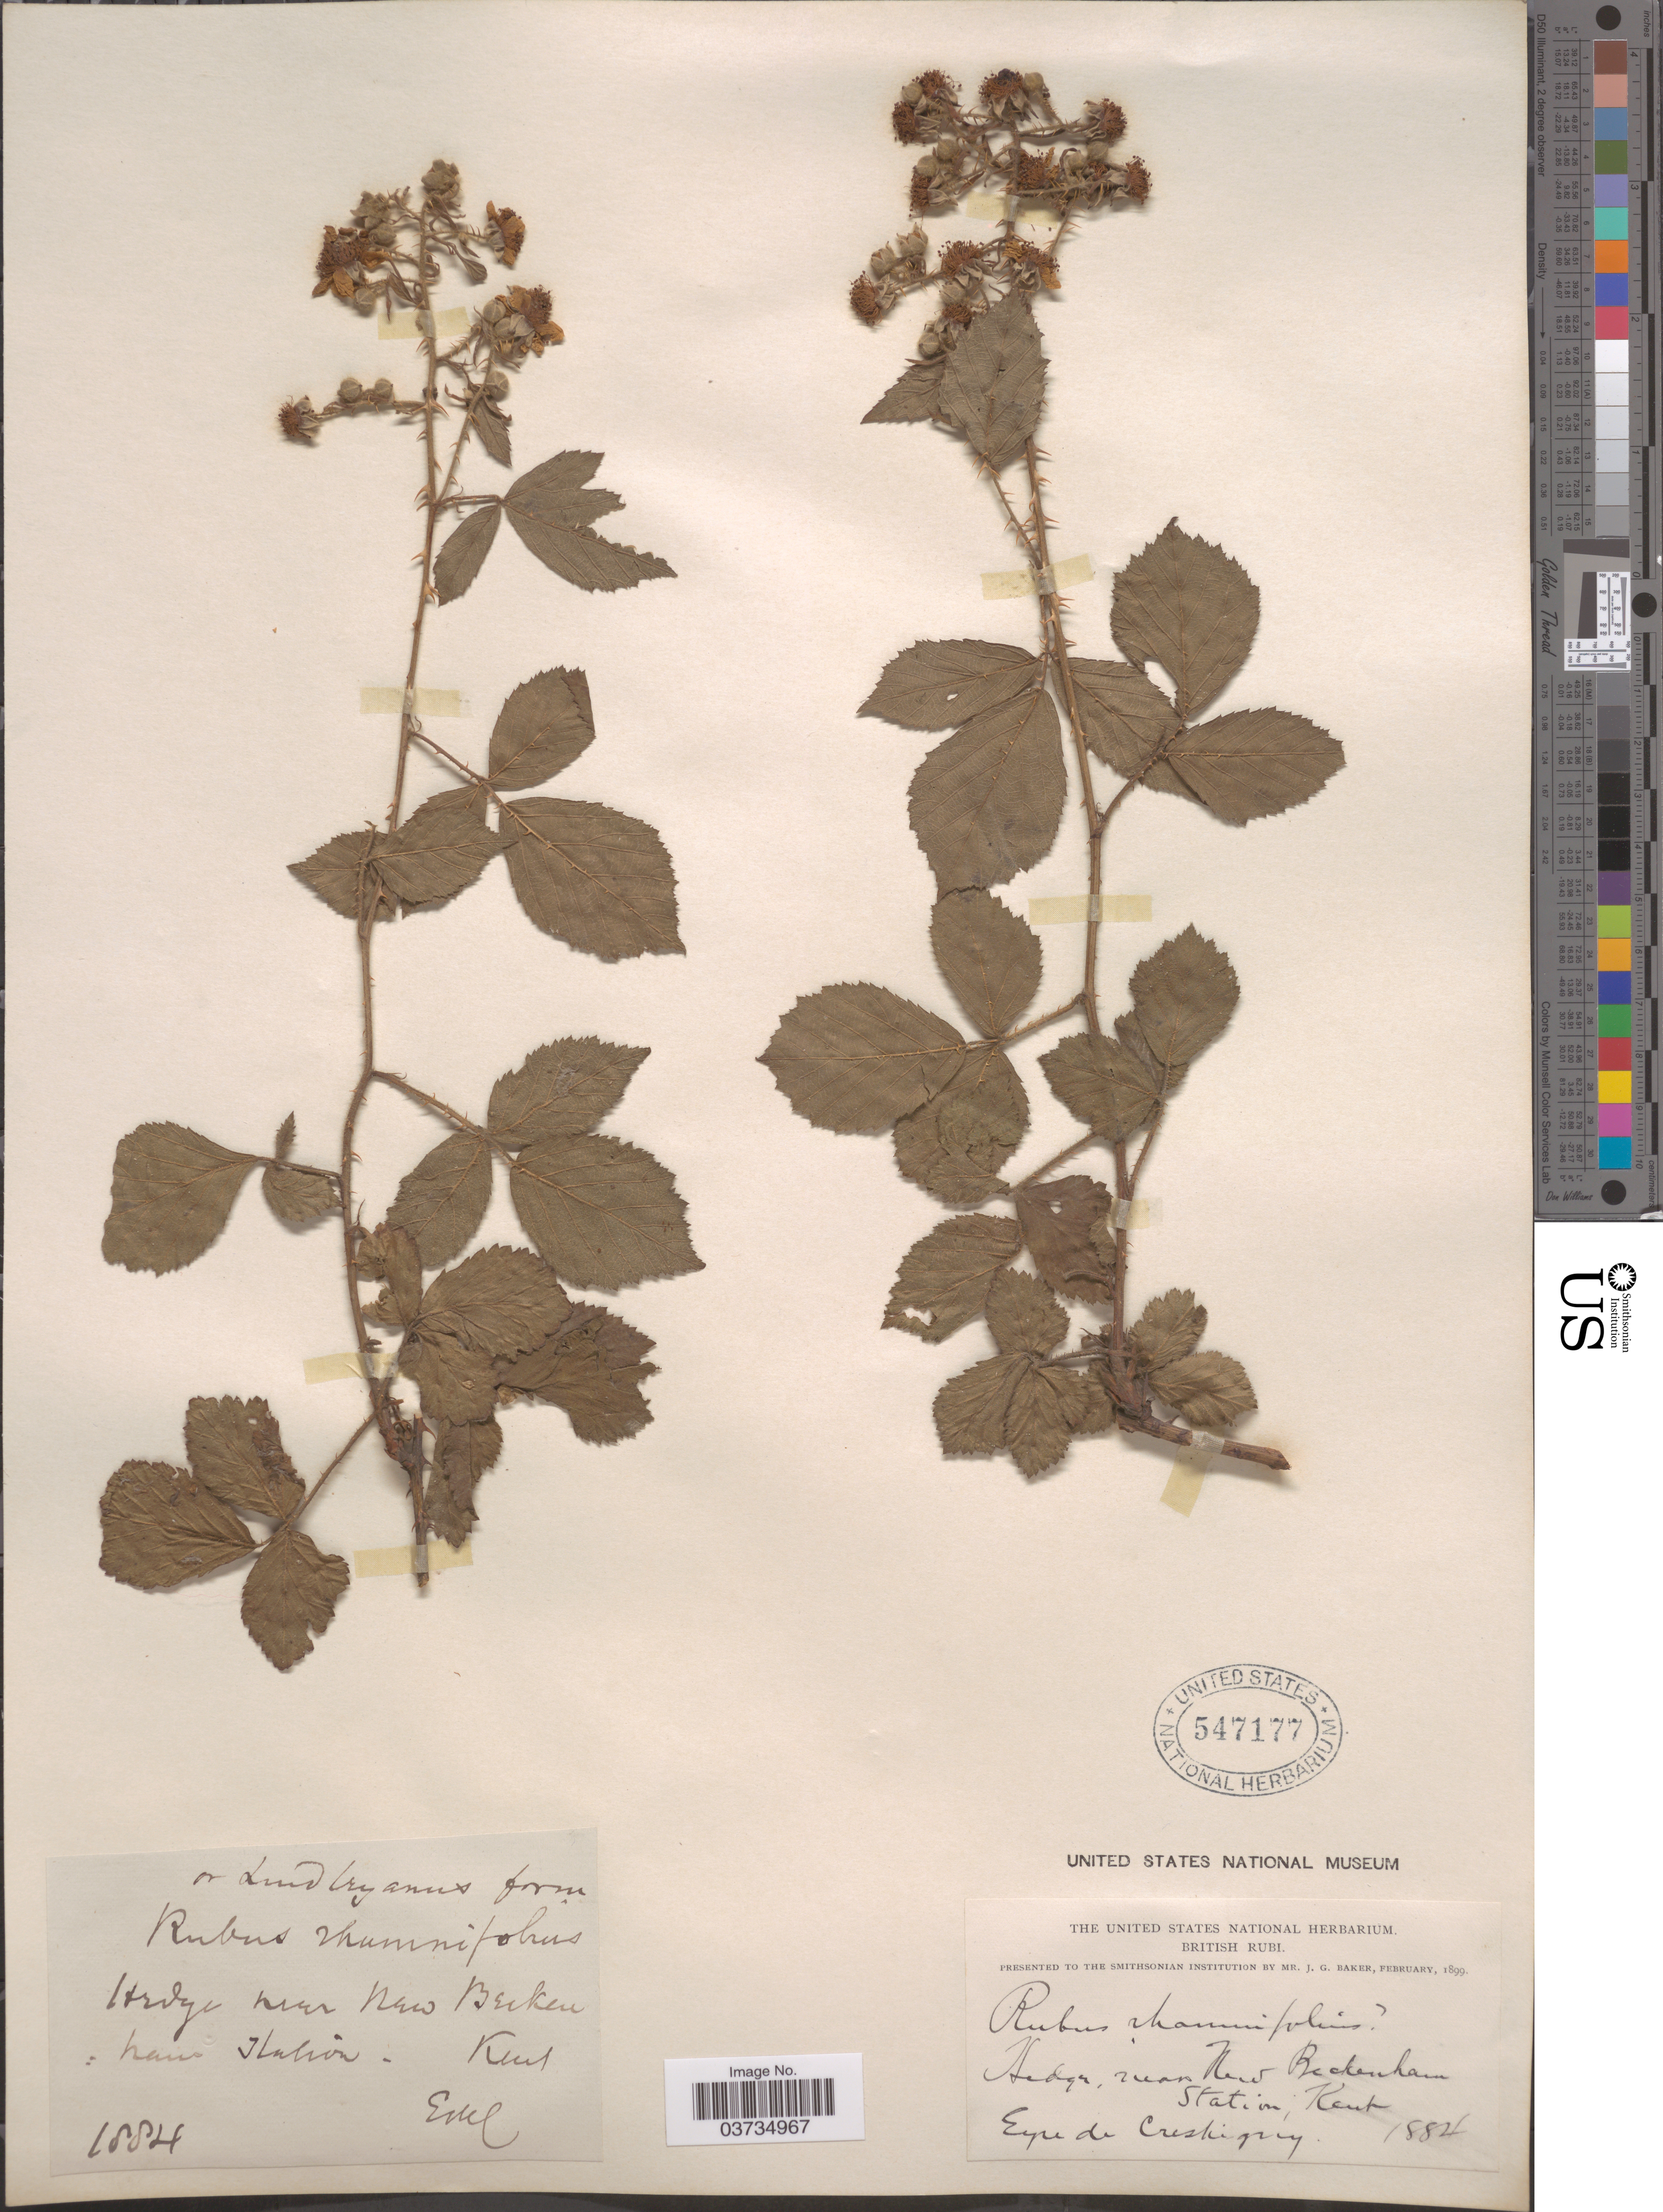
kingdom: Plantae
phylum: Tracheophyta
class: Magnoliopsida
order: Rosales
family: Rosaceae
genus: Rubus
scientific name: Rubus rhamnifolius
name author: Weihe & Nees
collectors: E. de Crespigny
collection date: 1884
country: United Kingdom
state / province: England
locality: Hedge near New Beckenham Station, Kent.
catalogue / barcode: US 547177